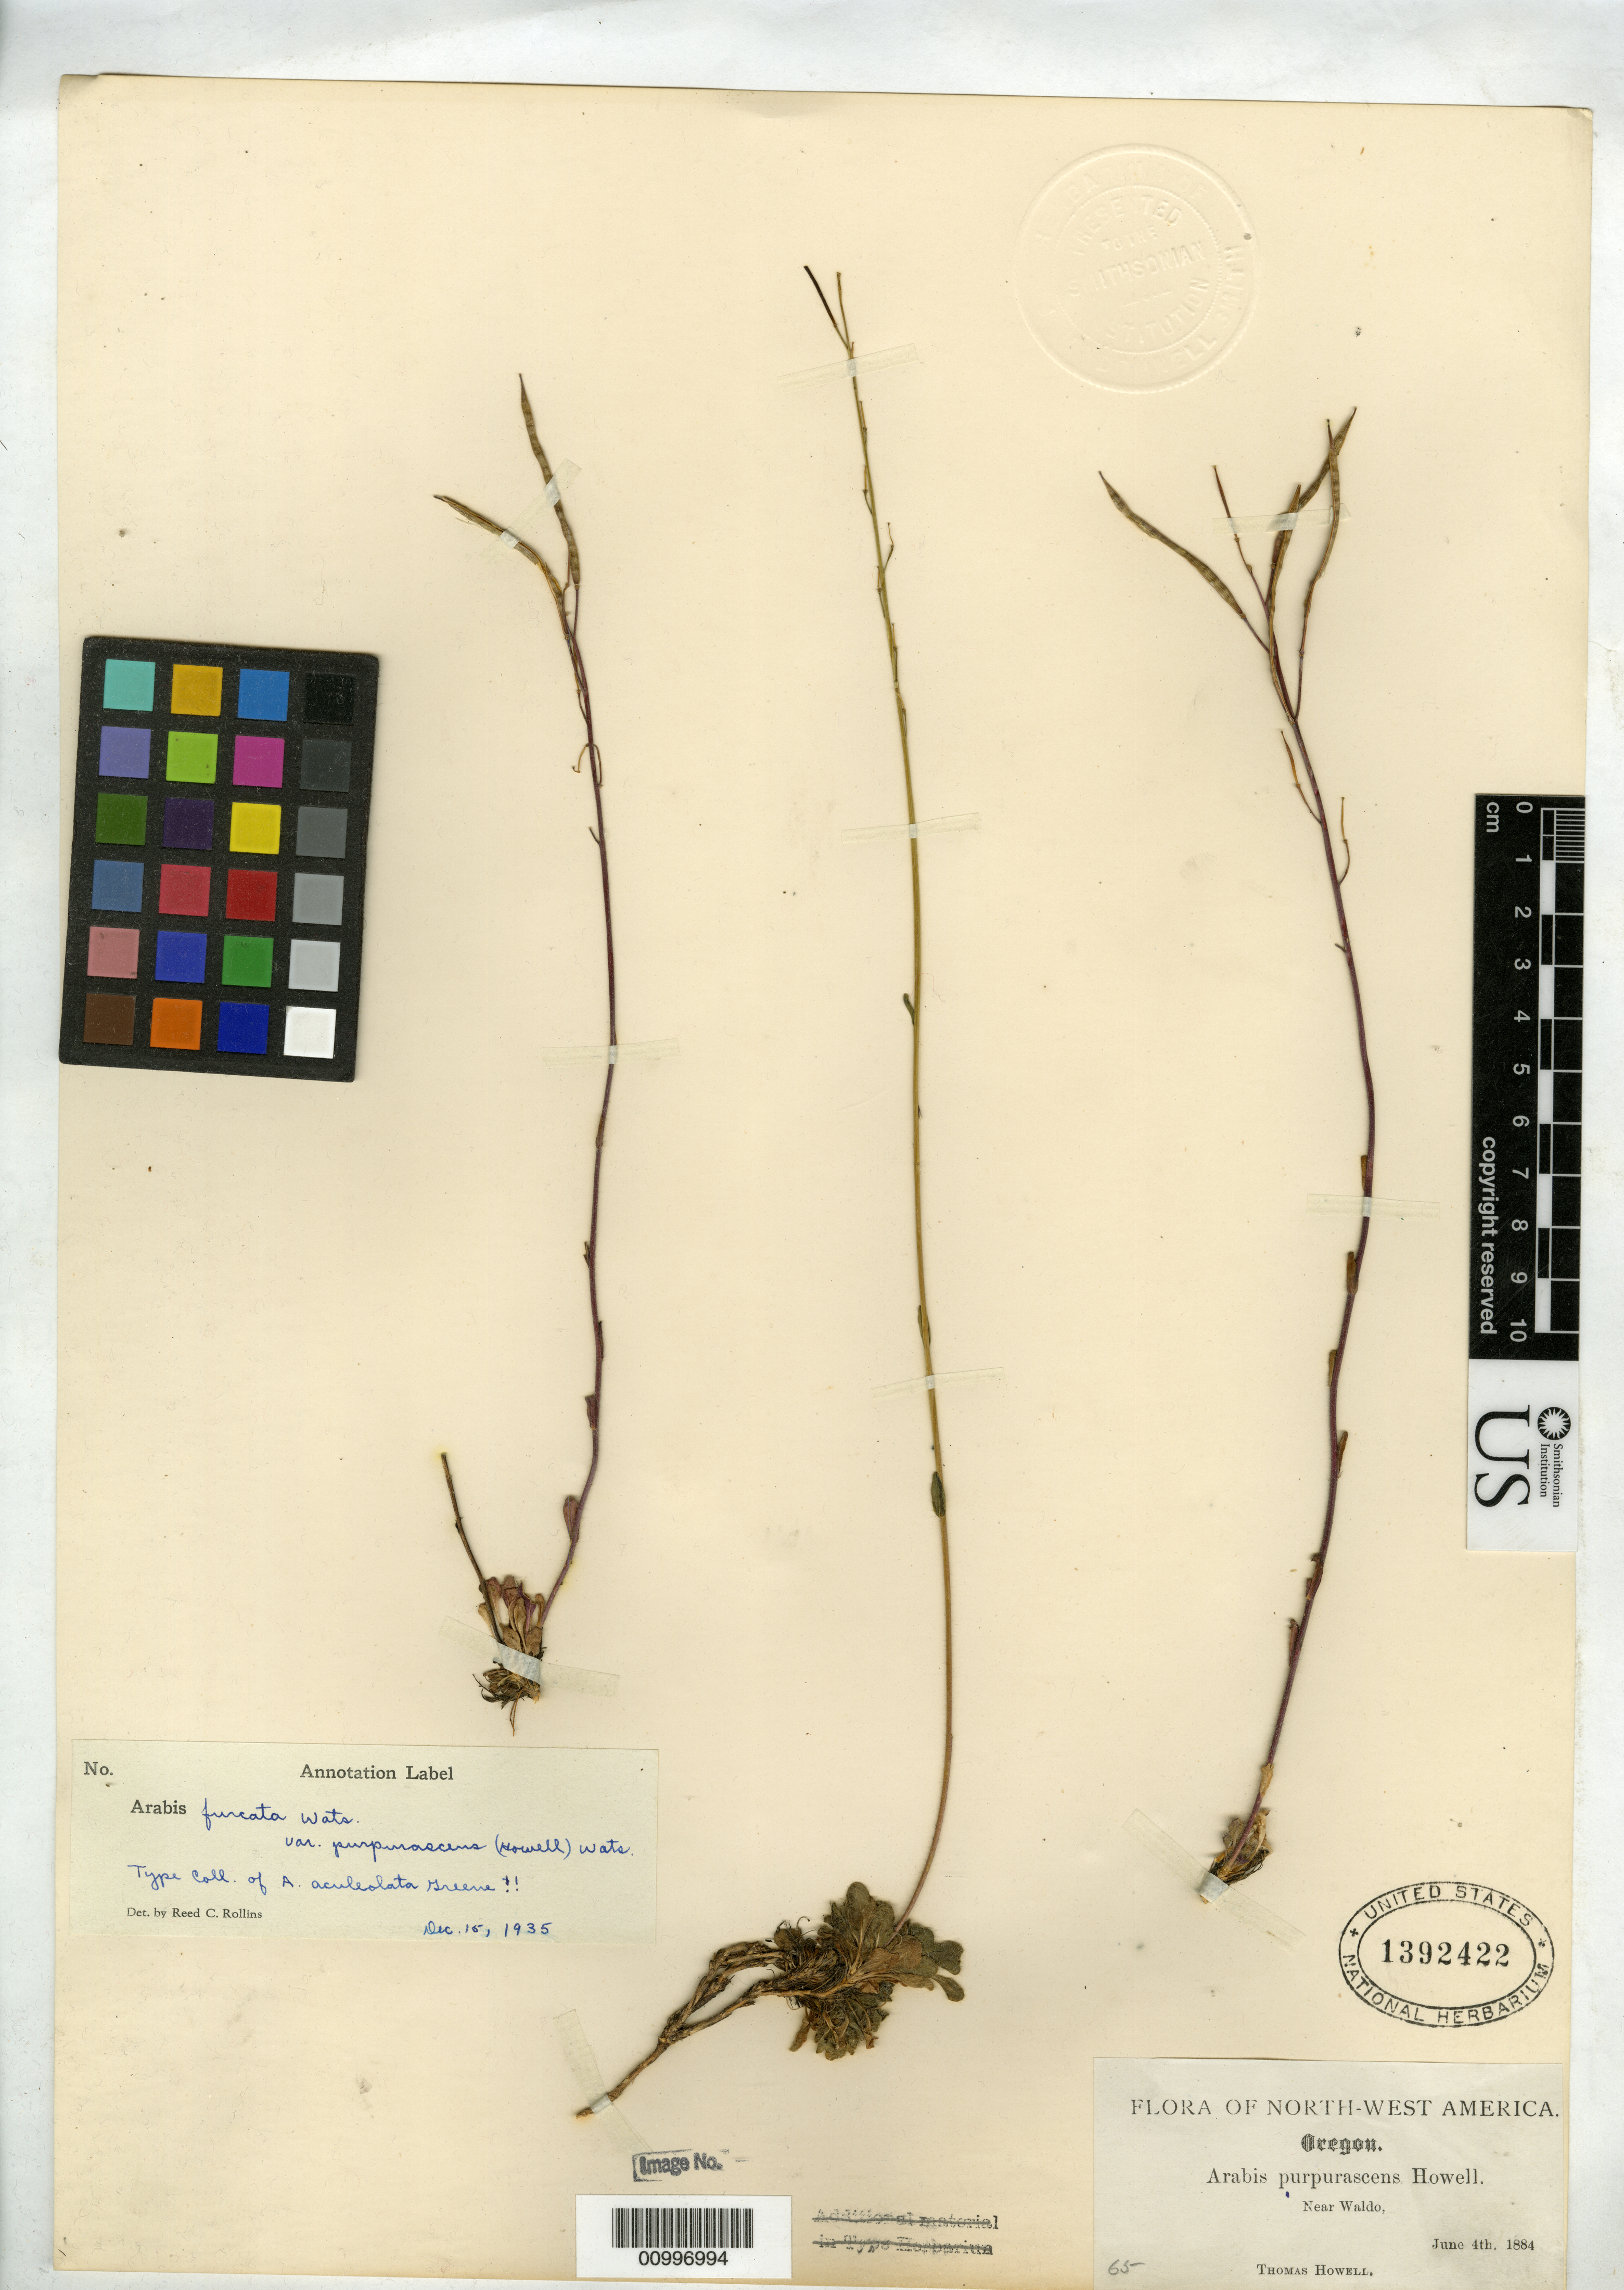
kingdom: Plantae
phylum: Tracheophyta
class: Magnoliopsida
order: Brassicales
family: Brassicaceae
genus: Arabis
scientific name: Arabis aculeolata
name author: Greene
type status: Isosyntype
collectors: T. J. Howell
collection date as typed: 04 Jun 1884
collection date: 1884-06-04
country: United States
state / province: Oregon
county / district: Josephine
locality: Near Waldo.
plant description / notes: One of two original syntypes; annotated by Rollins (1945) as "Type coll." but he later (1941) selected Piper 6256 as lectotype.; Specimen ex John Donnell Smith herbarium.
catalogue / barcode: US 1392422